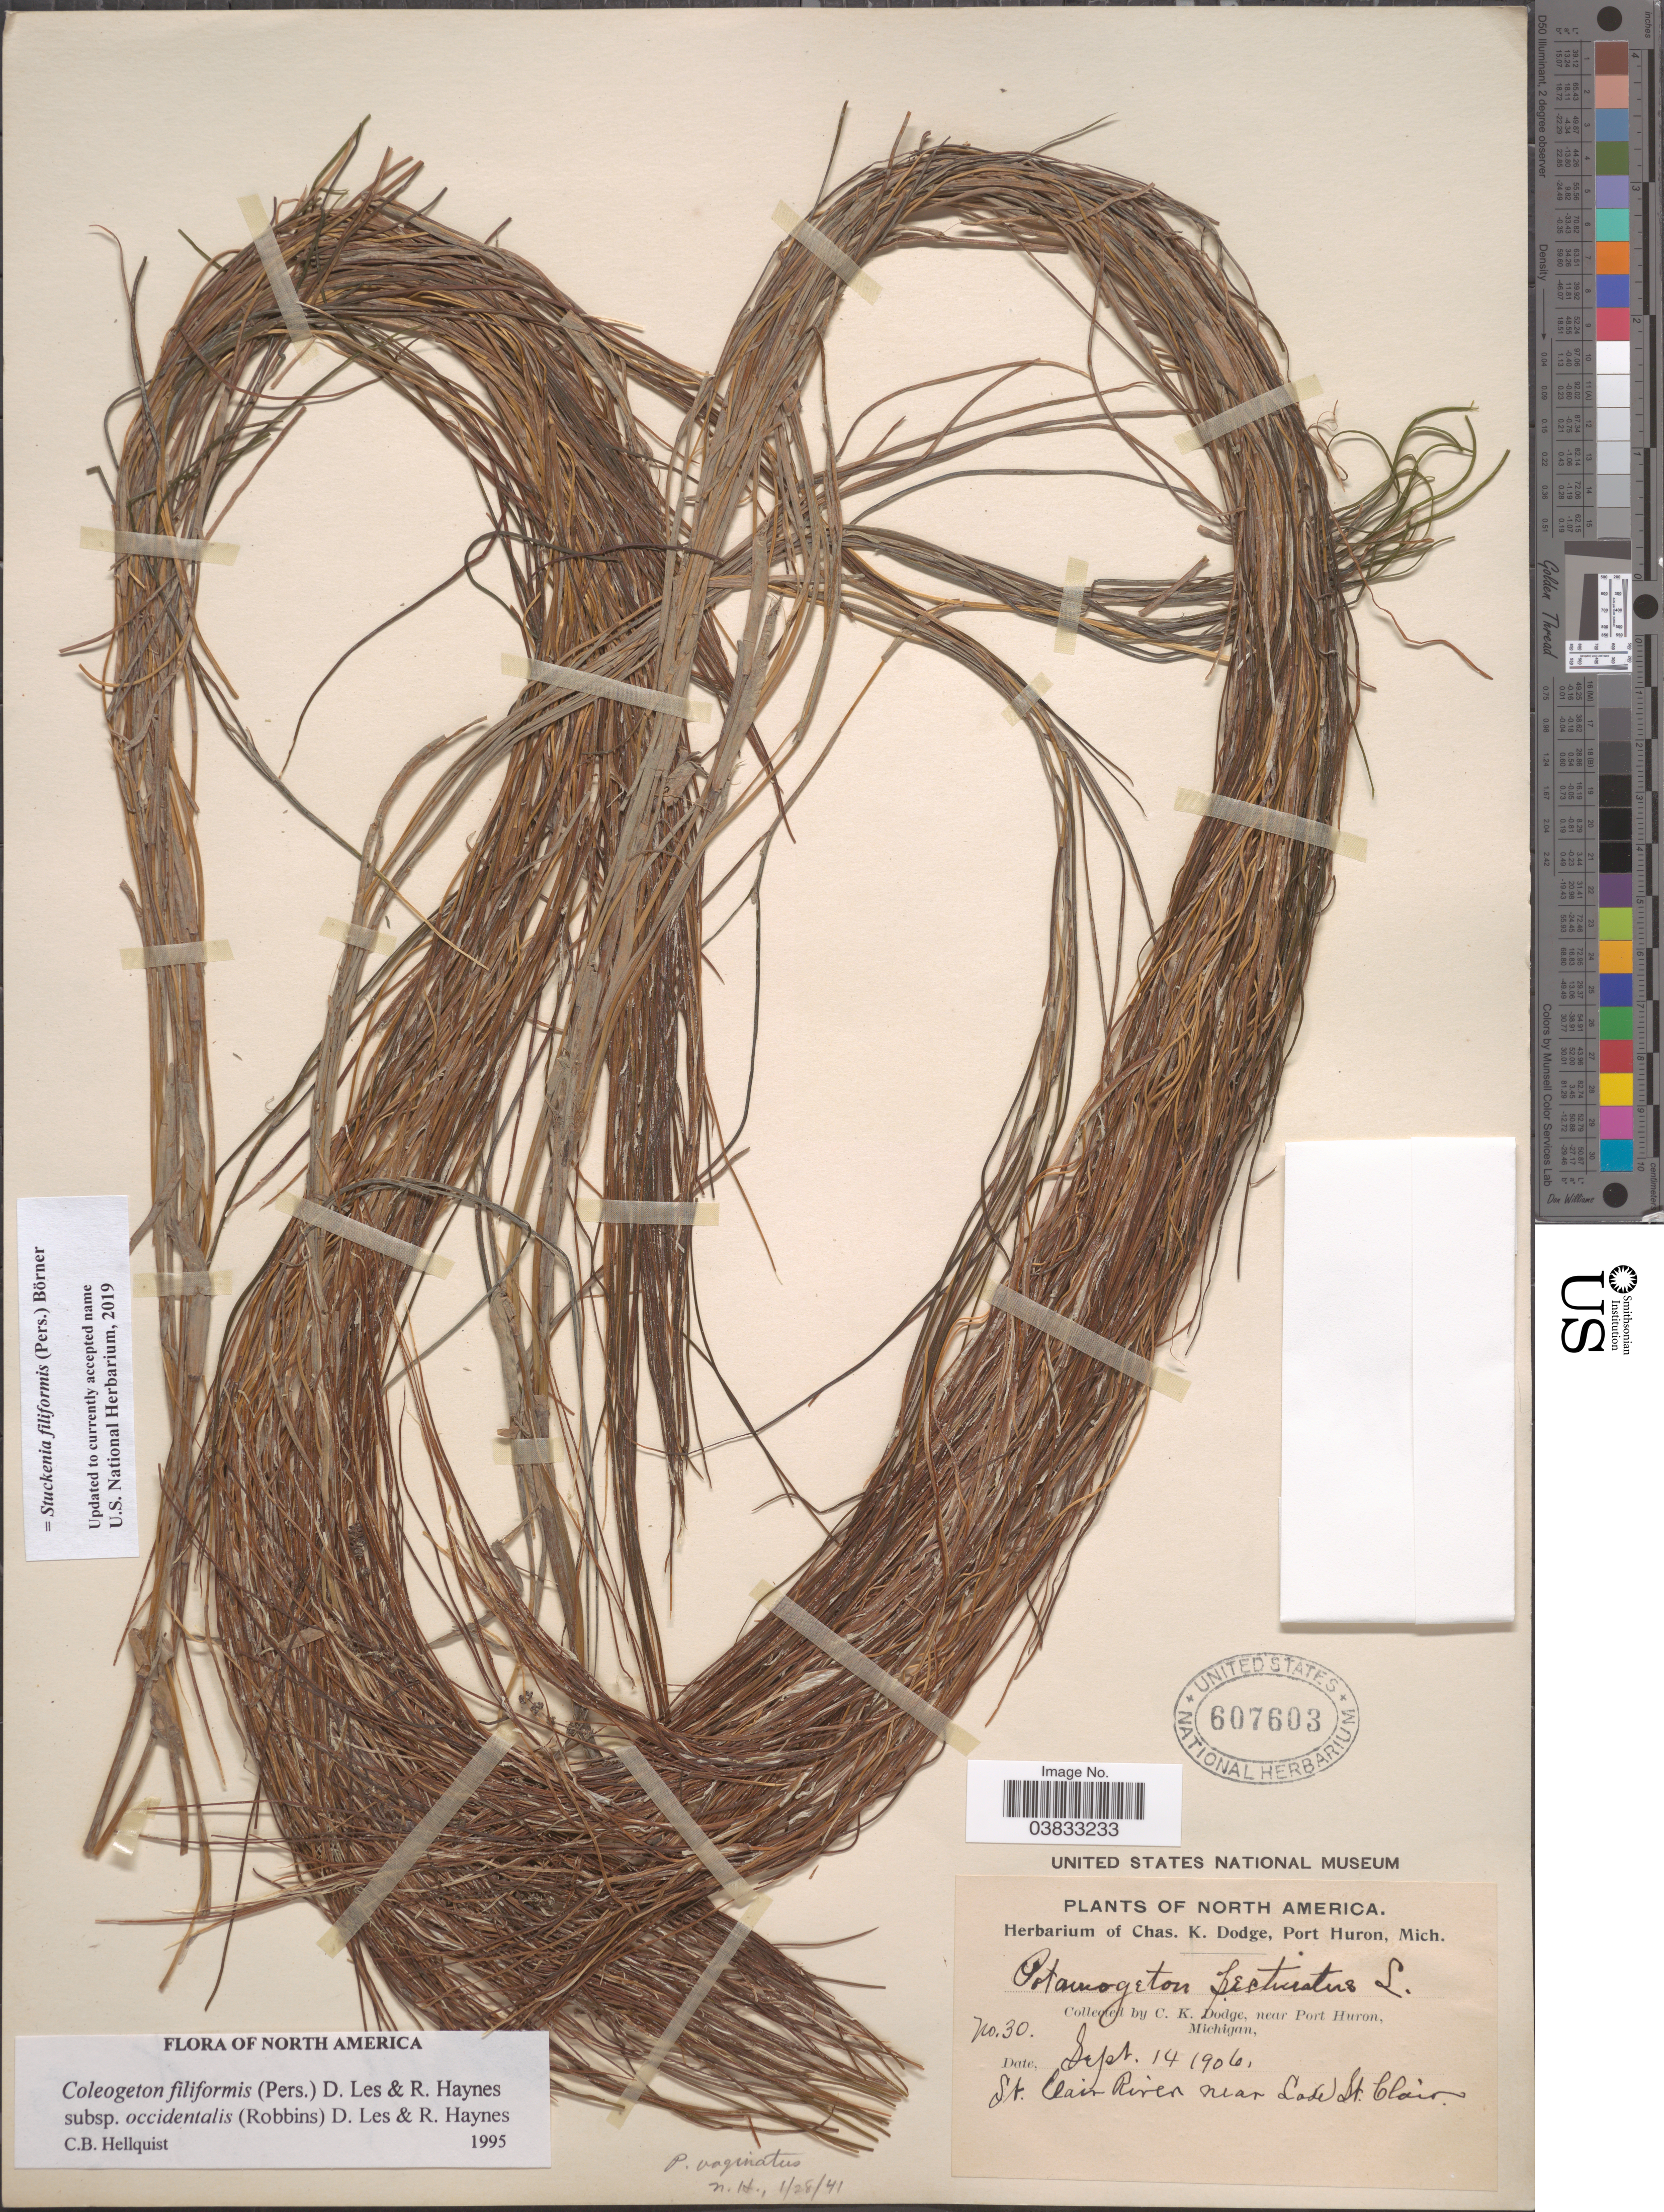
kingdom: Plantae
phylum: Tracheophyta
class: Liliopsida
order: Alismatales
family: Potamogetonaceae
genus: Stuckenia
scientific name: Stuckenia filiformis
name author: (Pers.) Börner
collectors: C. Dodge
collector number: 30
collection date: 1906-09-14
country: United States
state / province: Michigan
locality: Near Port Huron. St. Clair River near Lake St. Clair.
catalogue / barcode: US 607603